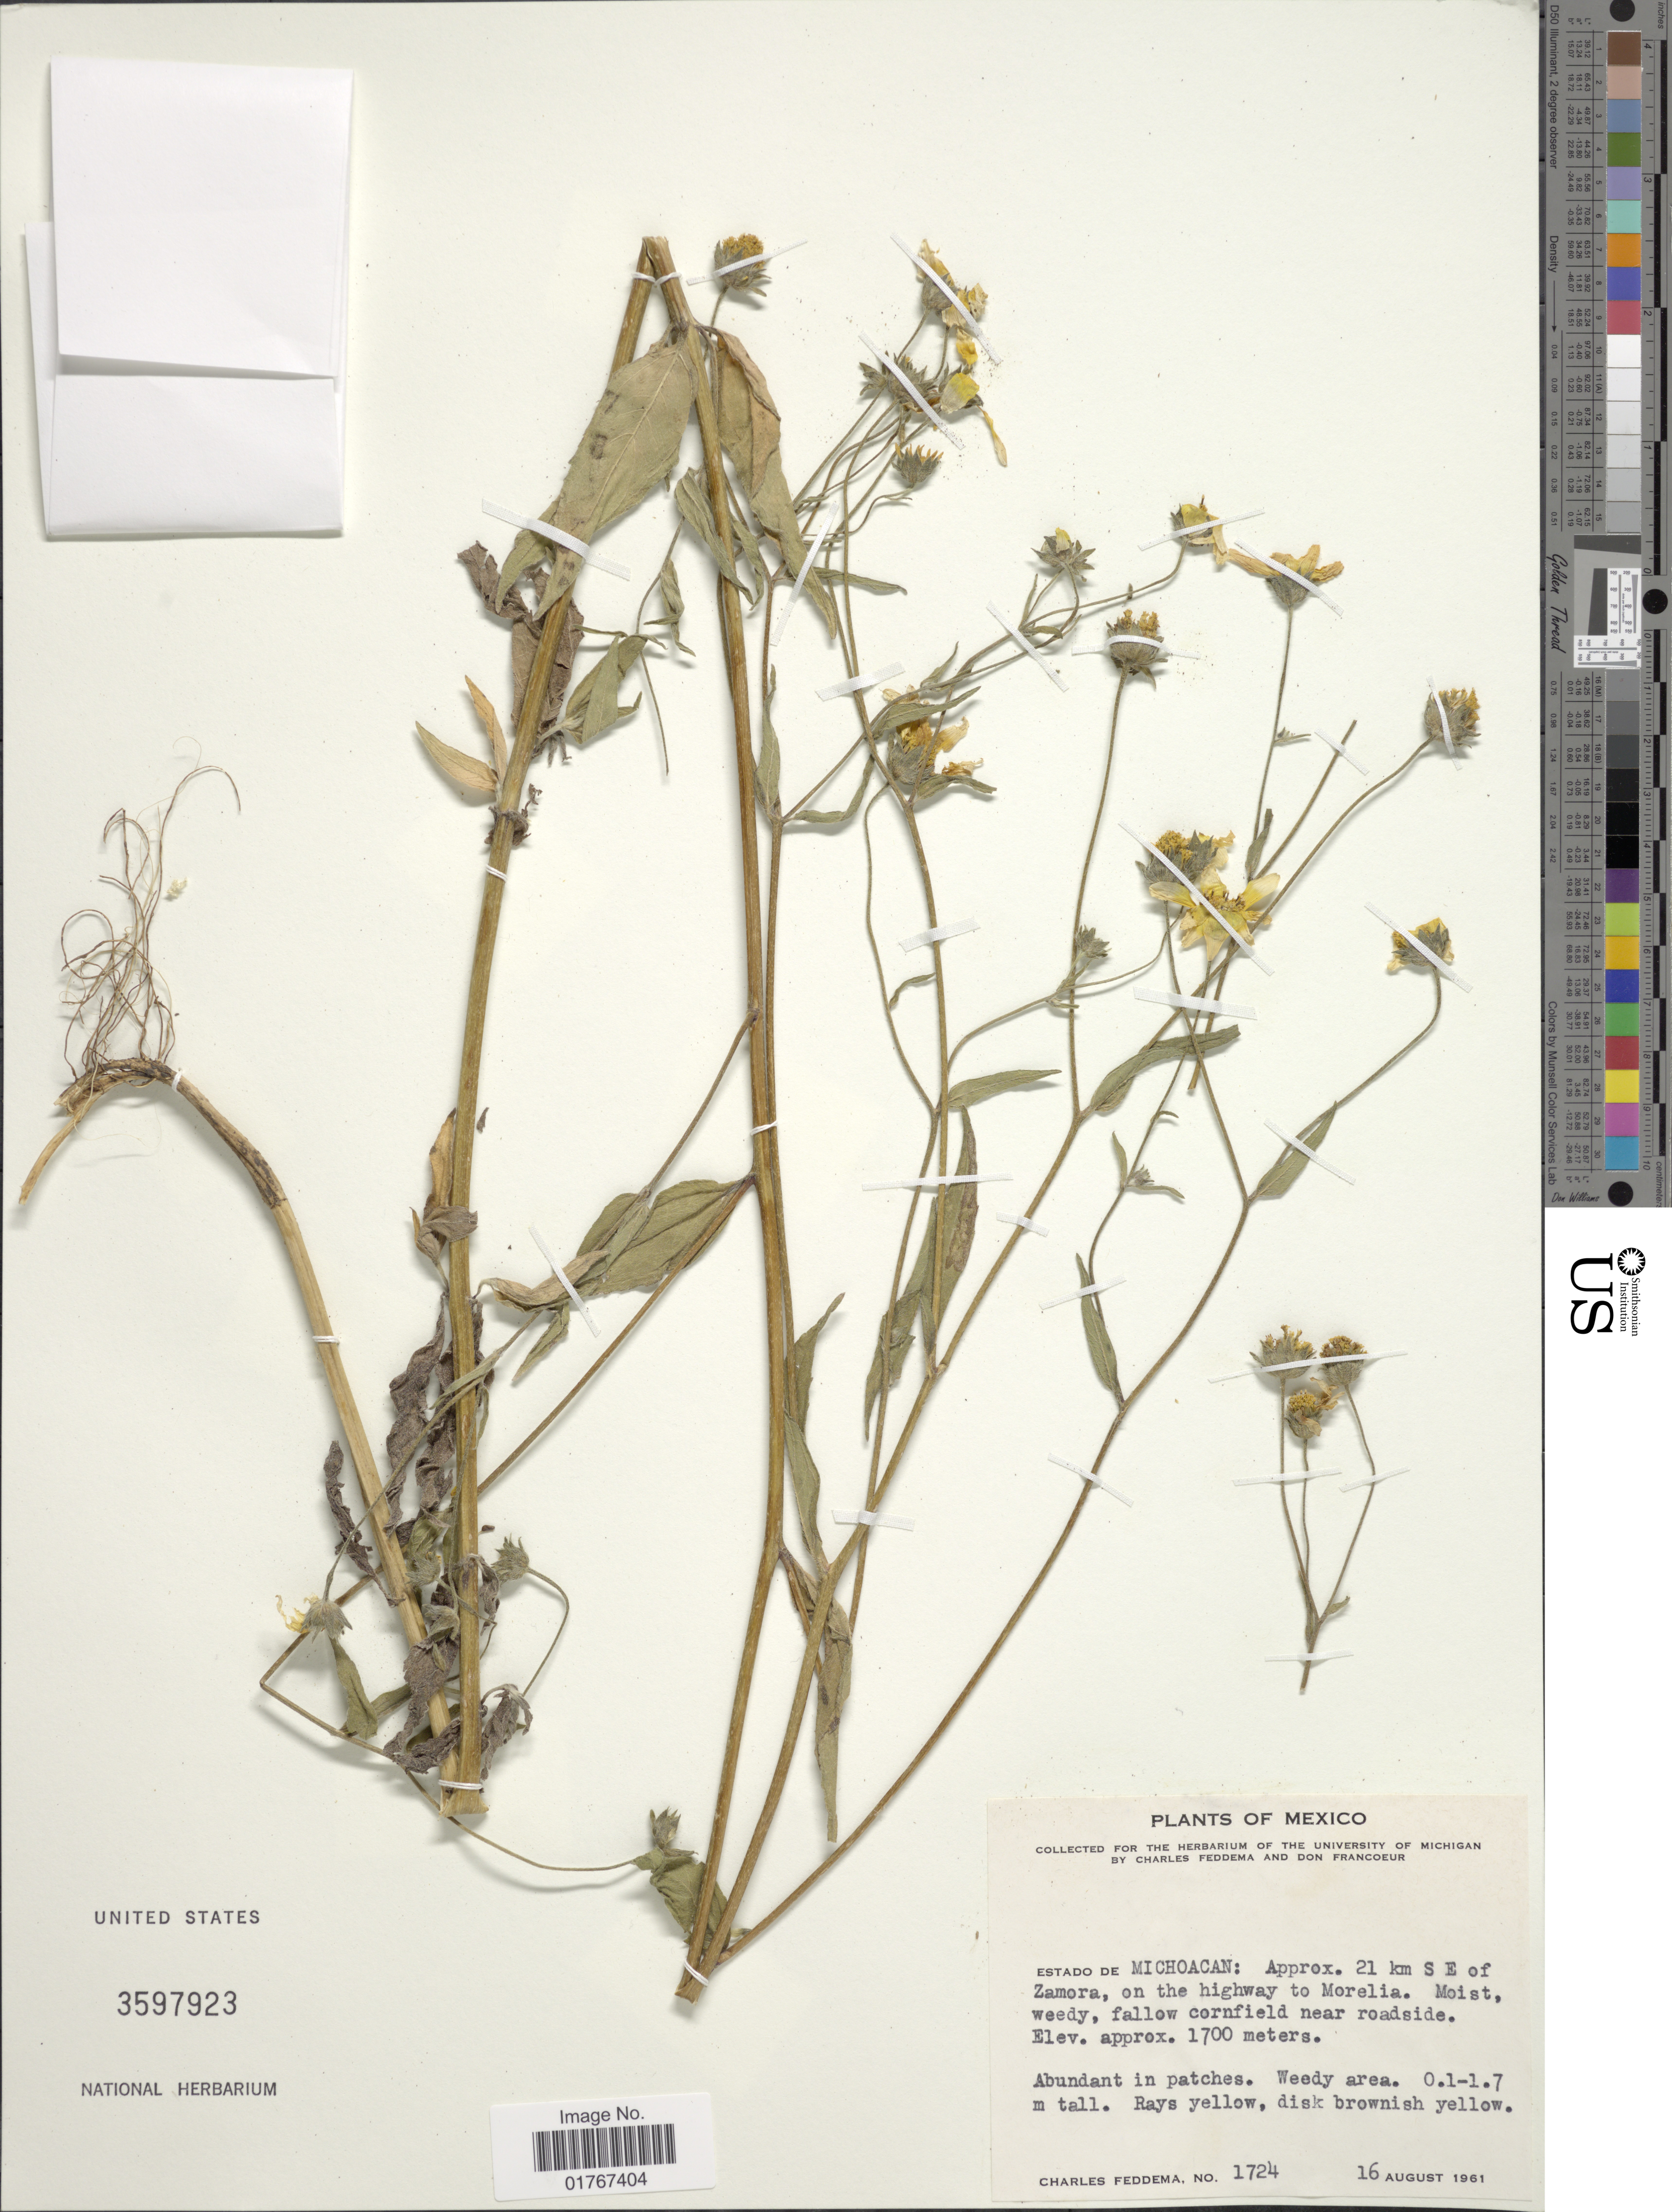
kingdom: Plantae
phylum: Tracheophyta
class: Magnoliopsida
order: Asterales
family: Asteraceae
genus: Heliomeris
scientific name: Heliomeris longifolia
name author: (B.L. Rob.) Cockerell & Greenm.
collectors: C. Feddema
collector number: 1724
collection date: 1961-08-16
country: Mexico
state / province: Michoacán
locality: Approx. 21 km S E of Zamora, oin the highway to Morela. Moist, weedy, fallow cornfield near roadside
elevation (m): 1700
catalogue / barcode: US 3597923